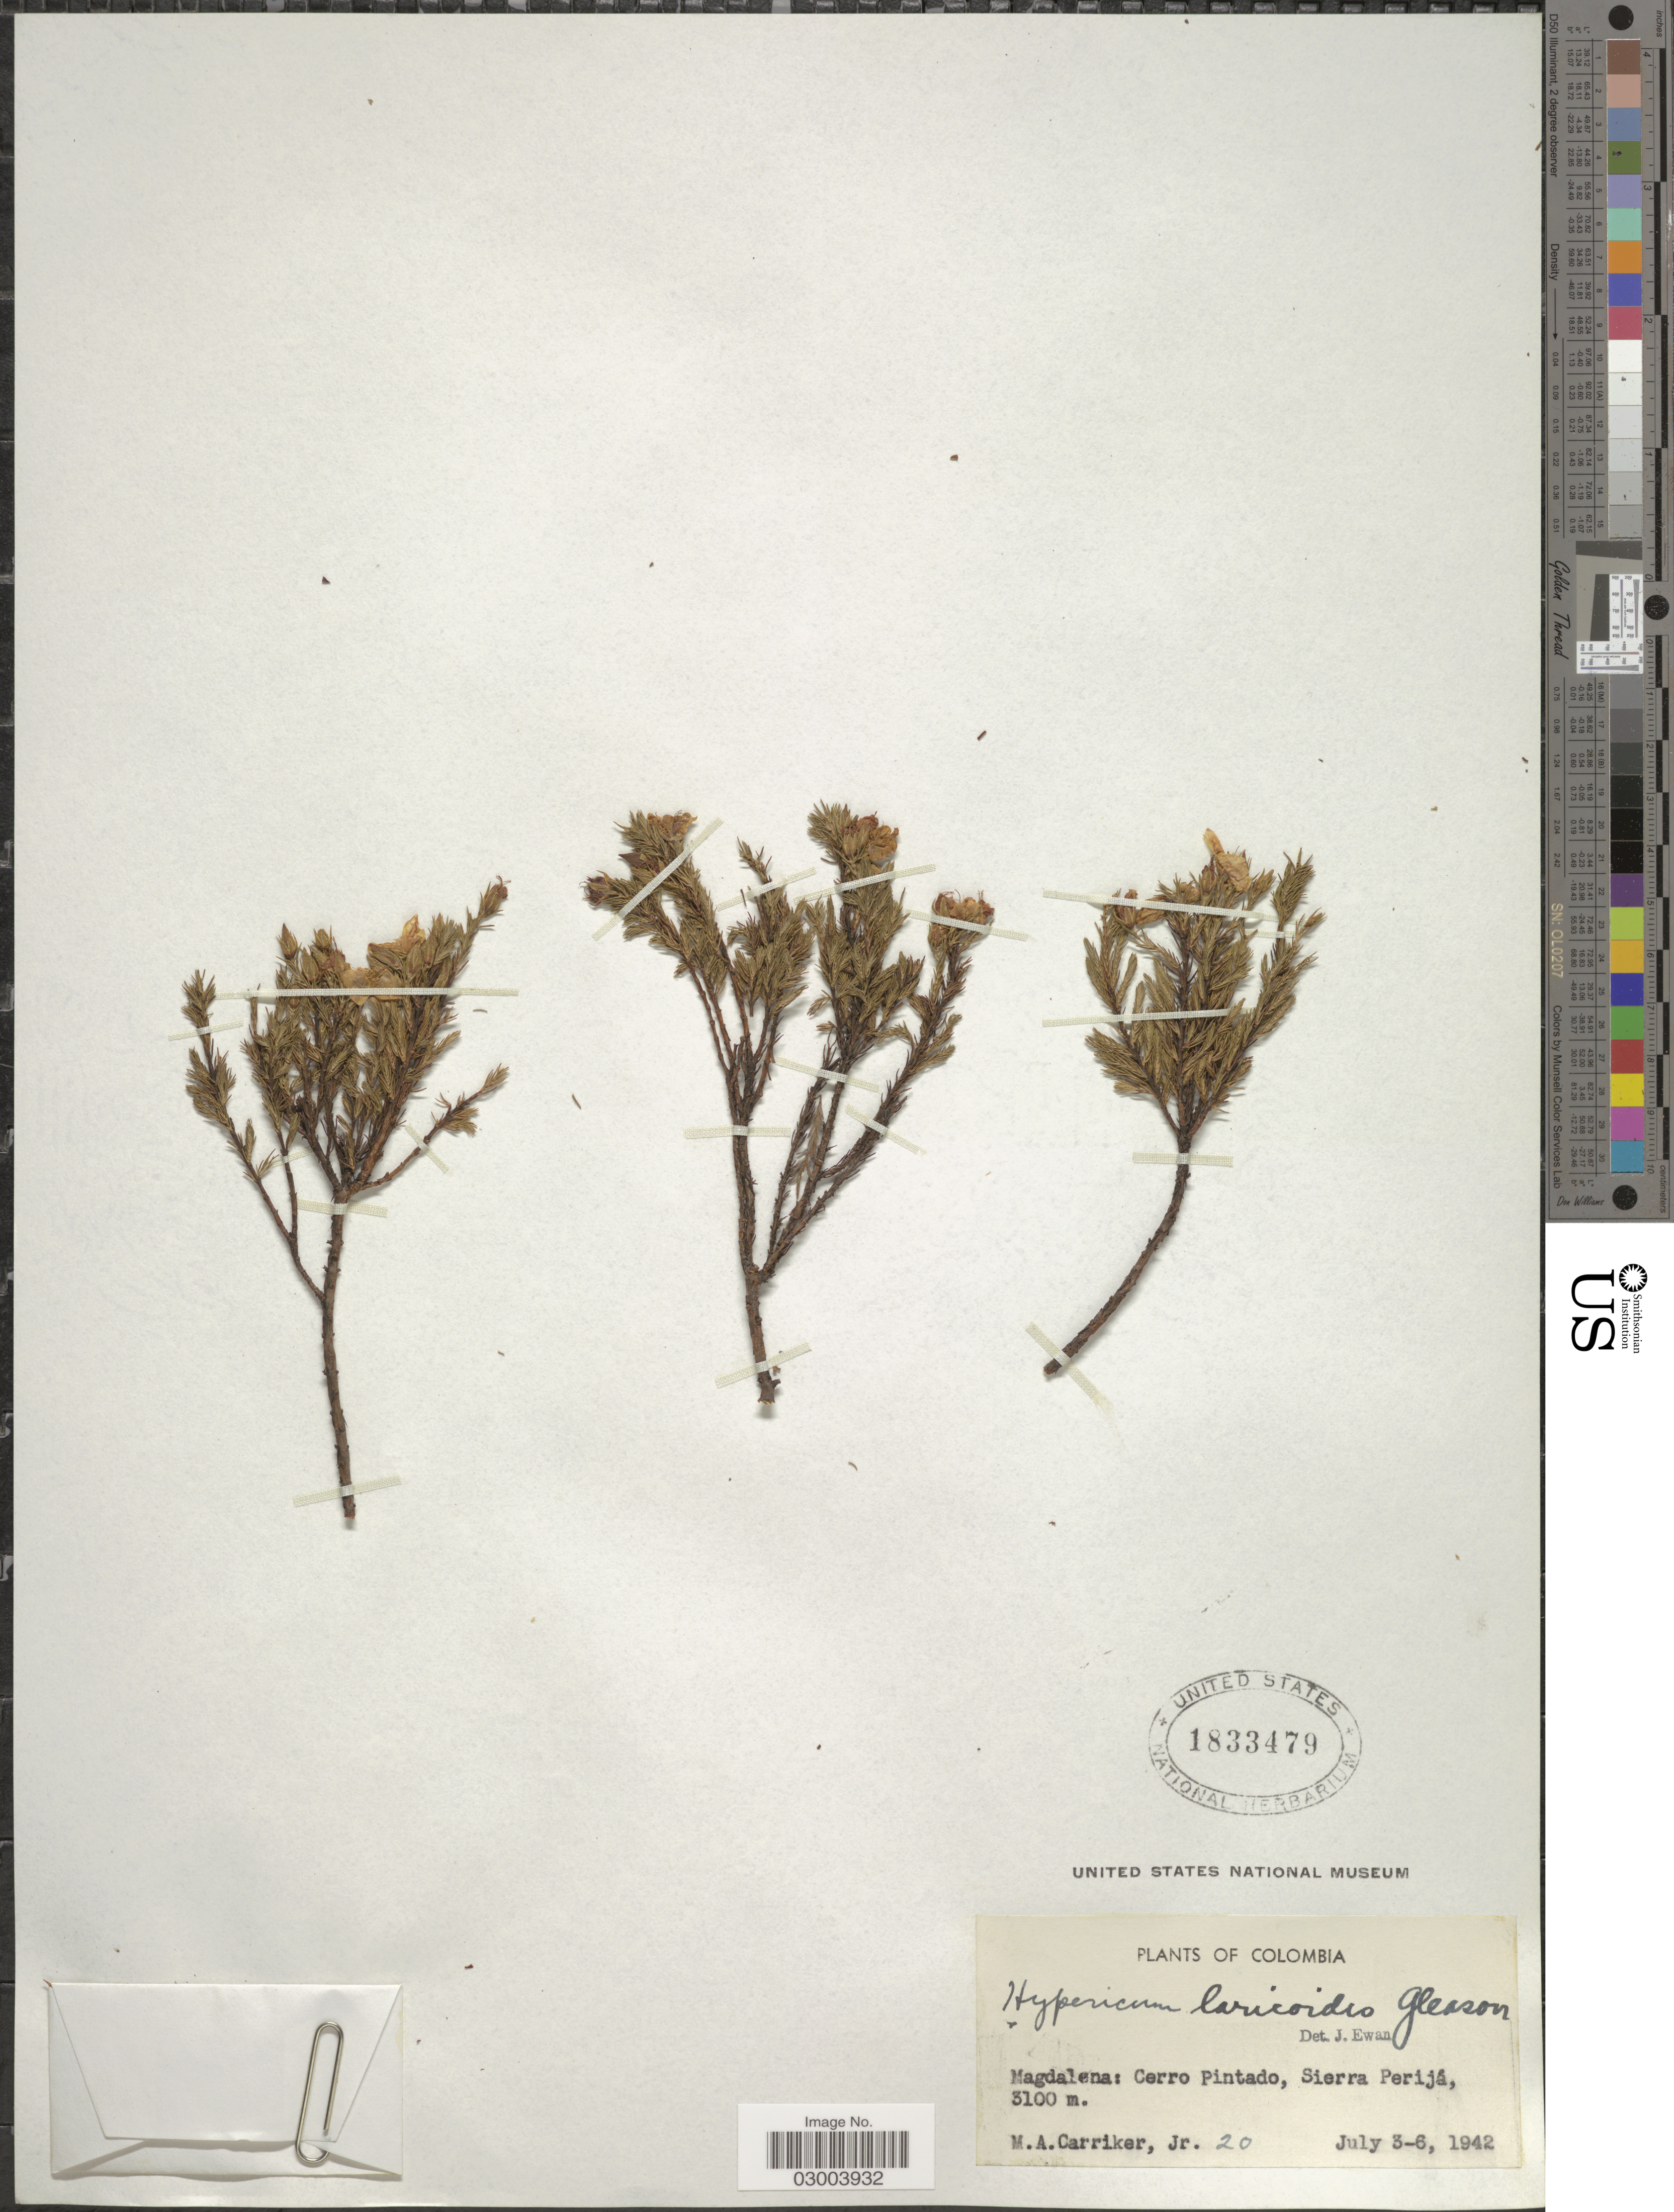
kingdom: Plantae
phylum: Tracheophyta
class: Magnoliopsida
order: Malpighiales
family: Hypericaceae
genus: Hypericum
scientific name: Hypericum laricifolium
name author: Juss.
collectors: M. A. Carriker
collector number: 20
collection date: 1942-07-03/1942-07-06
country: Colombia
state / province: Magdalena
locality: Cerro Pintado, Sierra Perijá.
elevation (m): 3100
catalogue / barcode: US 1833479